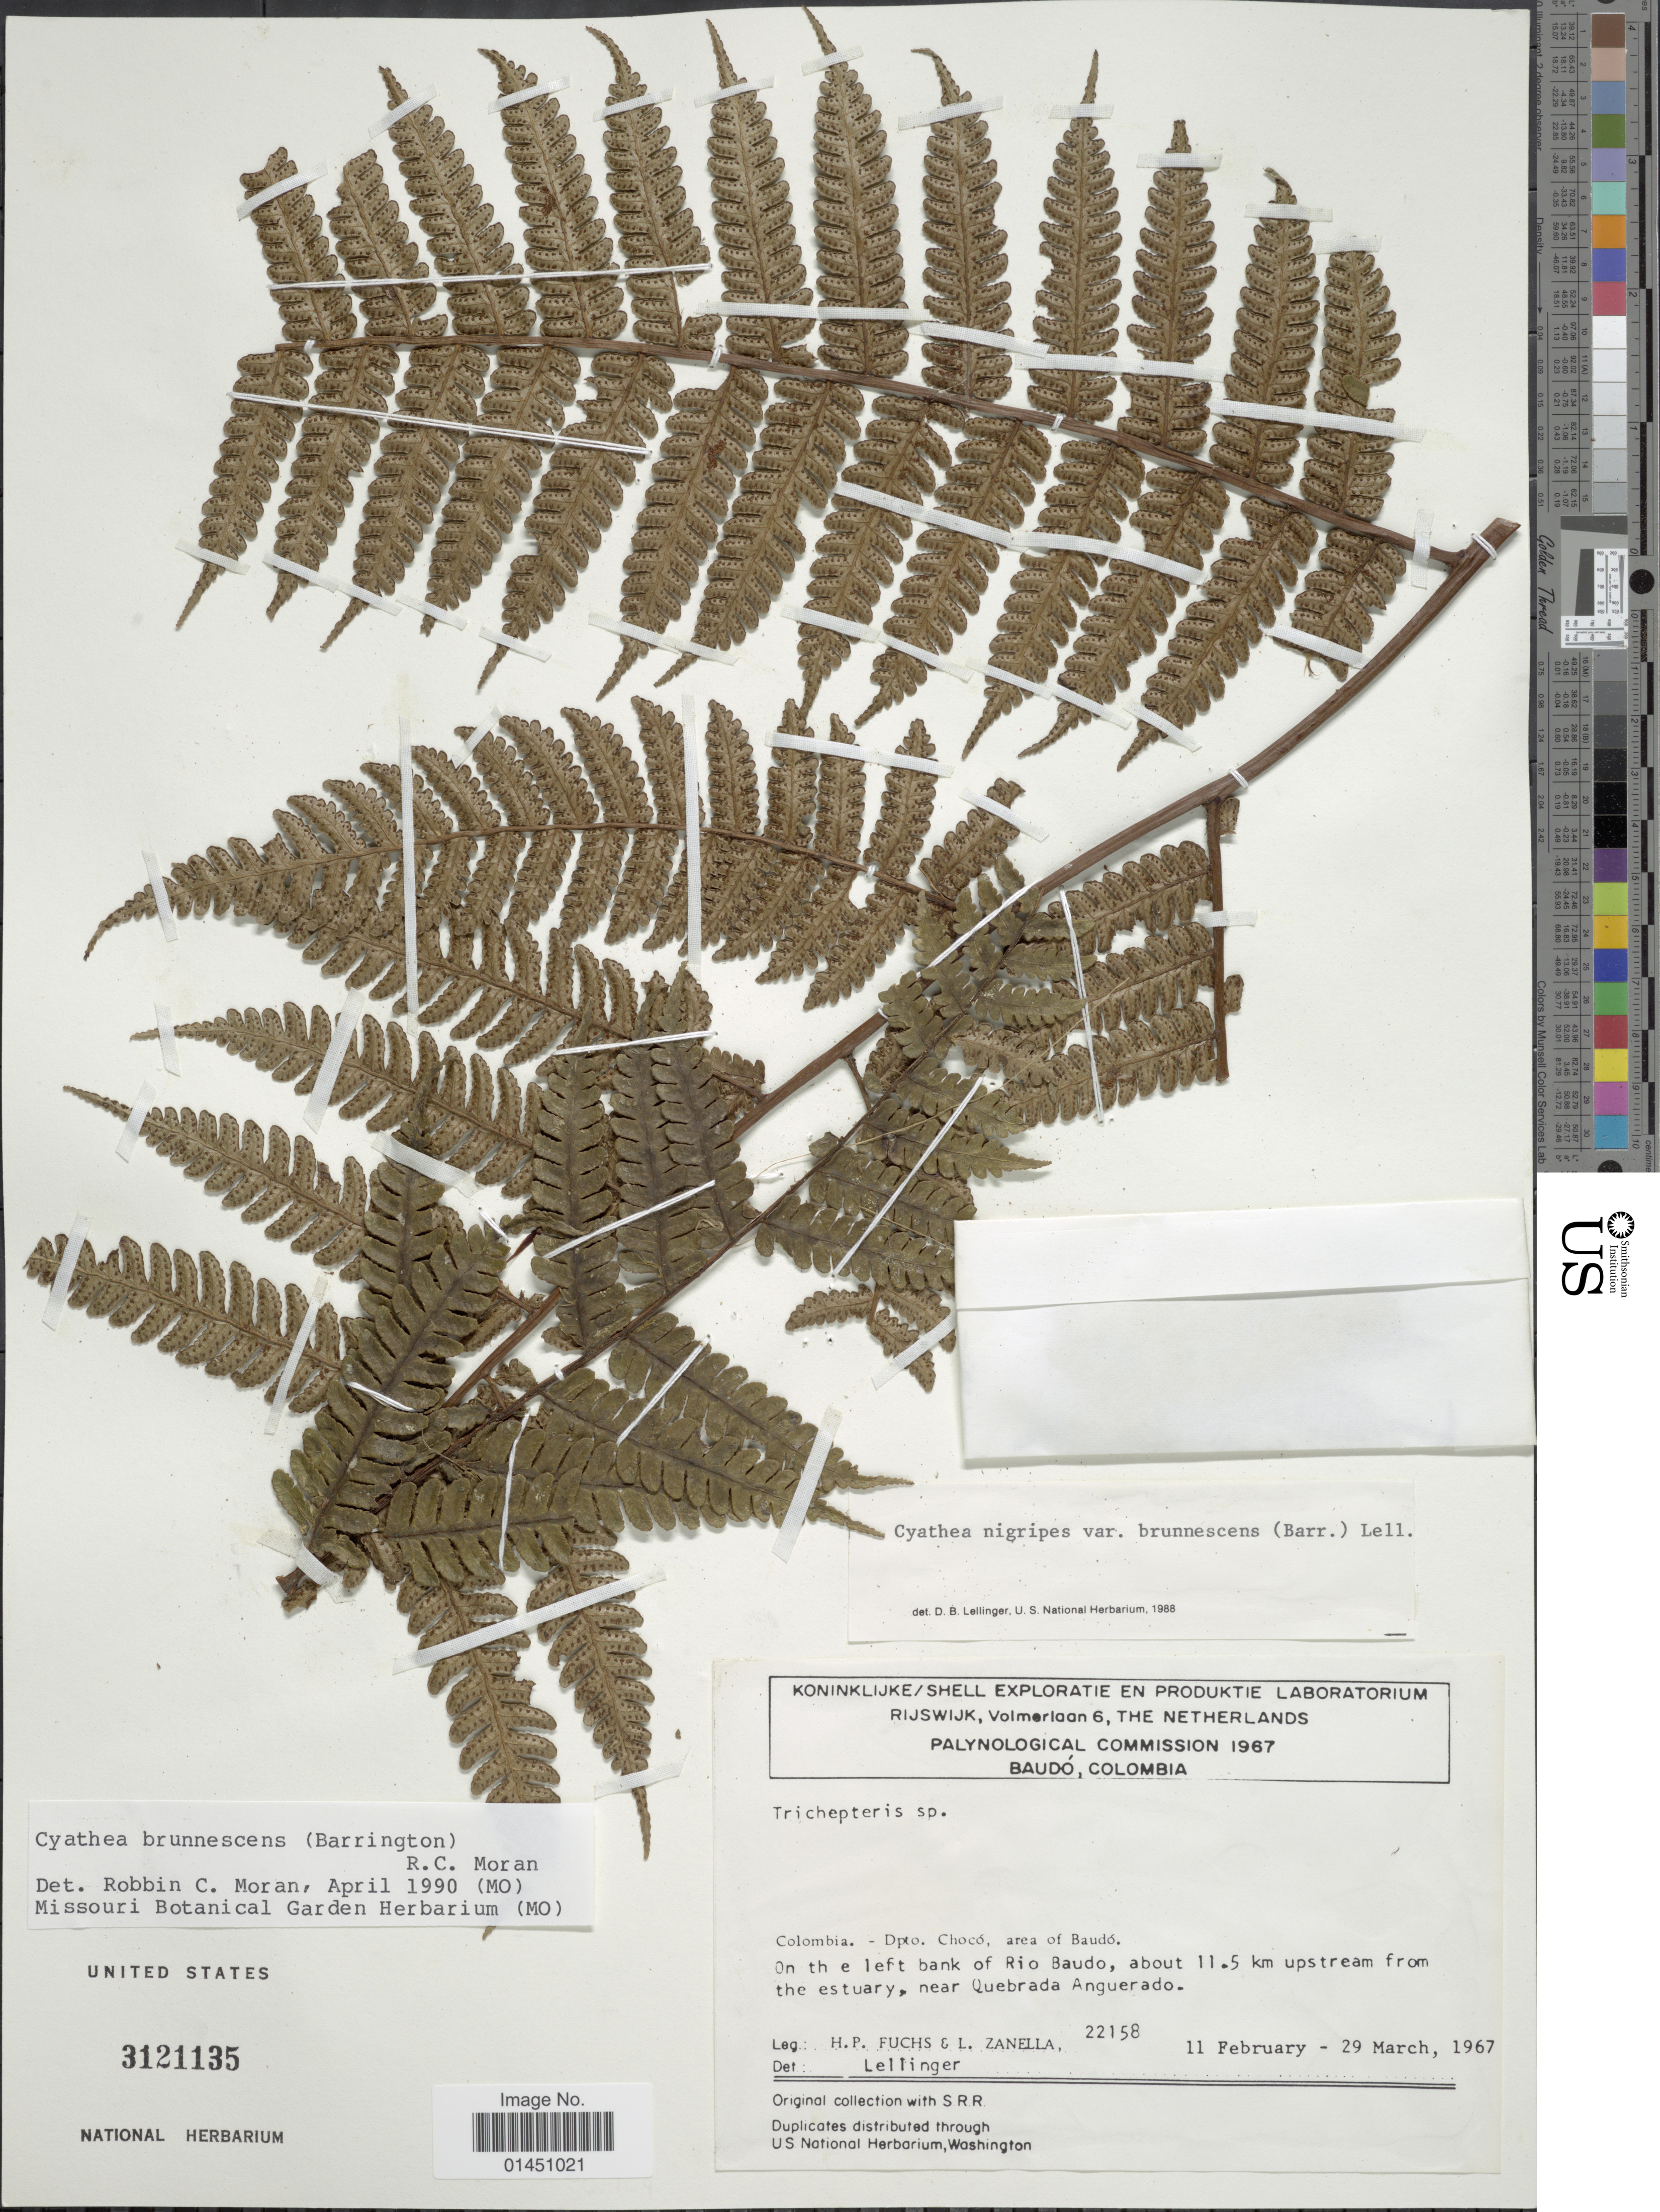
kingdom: Plantae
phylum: Tracheophyta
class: Polypodiopsida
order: Cyatheales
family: Cyatheaceae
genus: Cyathea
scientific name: Cyathea brunnescens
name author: (Barrington) R.C. Moran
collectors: H. P. Fuchs & L. Zanella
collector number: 22158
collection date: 1967-02-11/1967-03-29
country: Colombia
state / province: Chocó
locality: Area of Baudo, On the left bank of Rio Baudo, about 11.5 km upstream from the estuary, near Quebrada Anguerado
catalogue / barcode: US 3121135